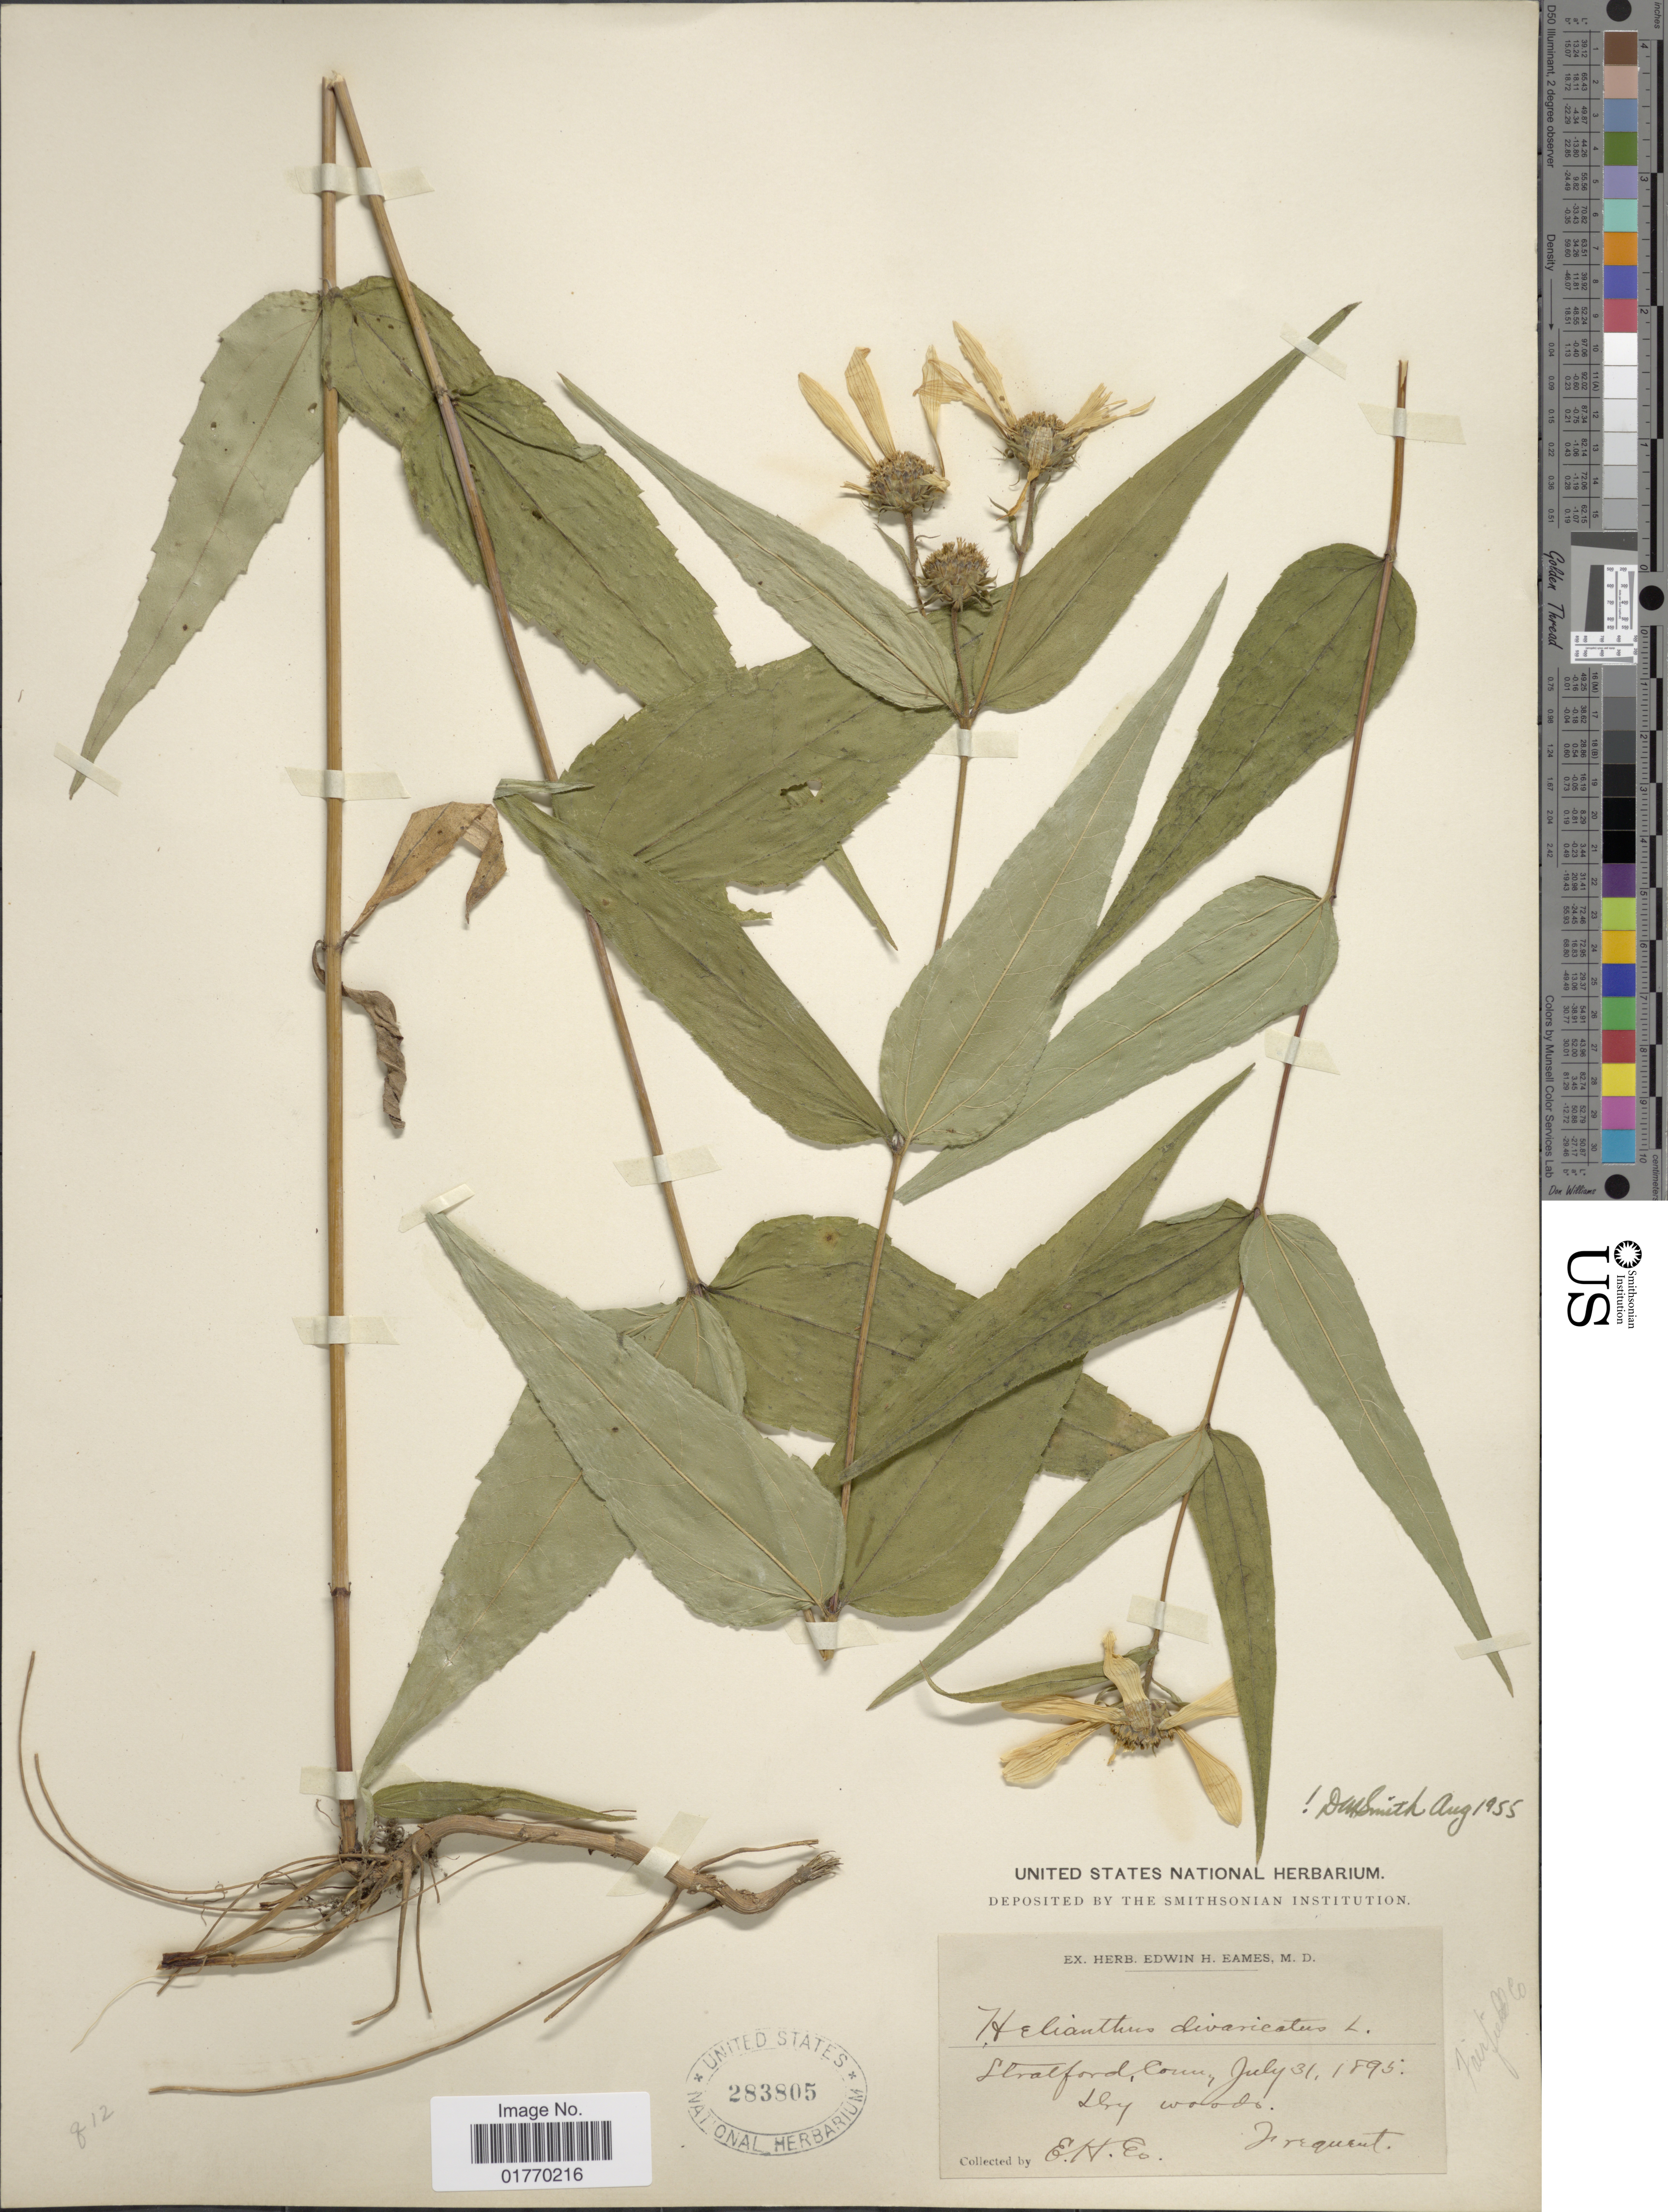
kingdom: Plantae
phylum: Tracheophyta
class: Magnoliopsida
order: Asterales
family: Asteraceae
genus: Helianthus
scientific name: Helianthus divaricatus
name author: L.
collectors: E. H. Eames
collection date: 1895-07-31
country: United States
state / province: Connecticut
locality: Stralford, Conn.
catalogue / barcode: US 283805